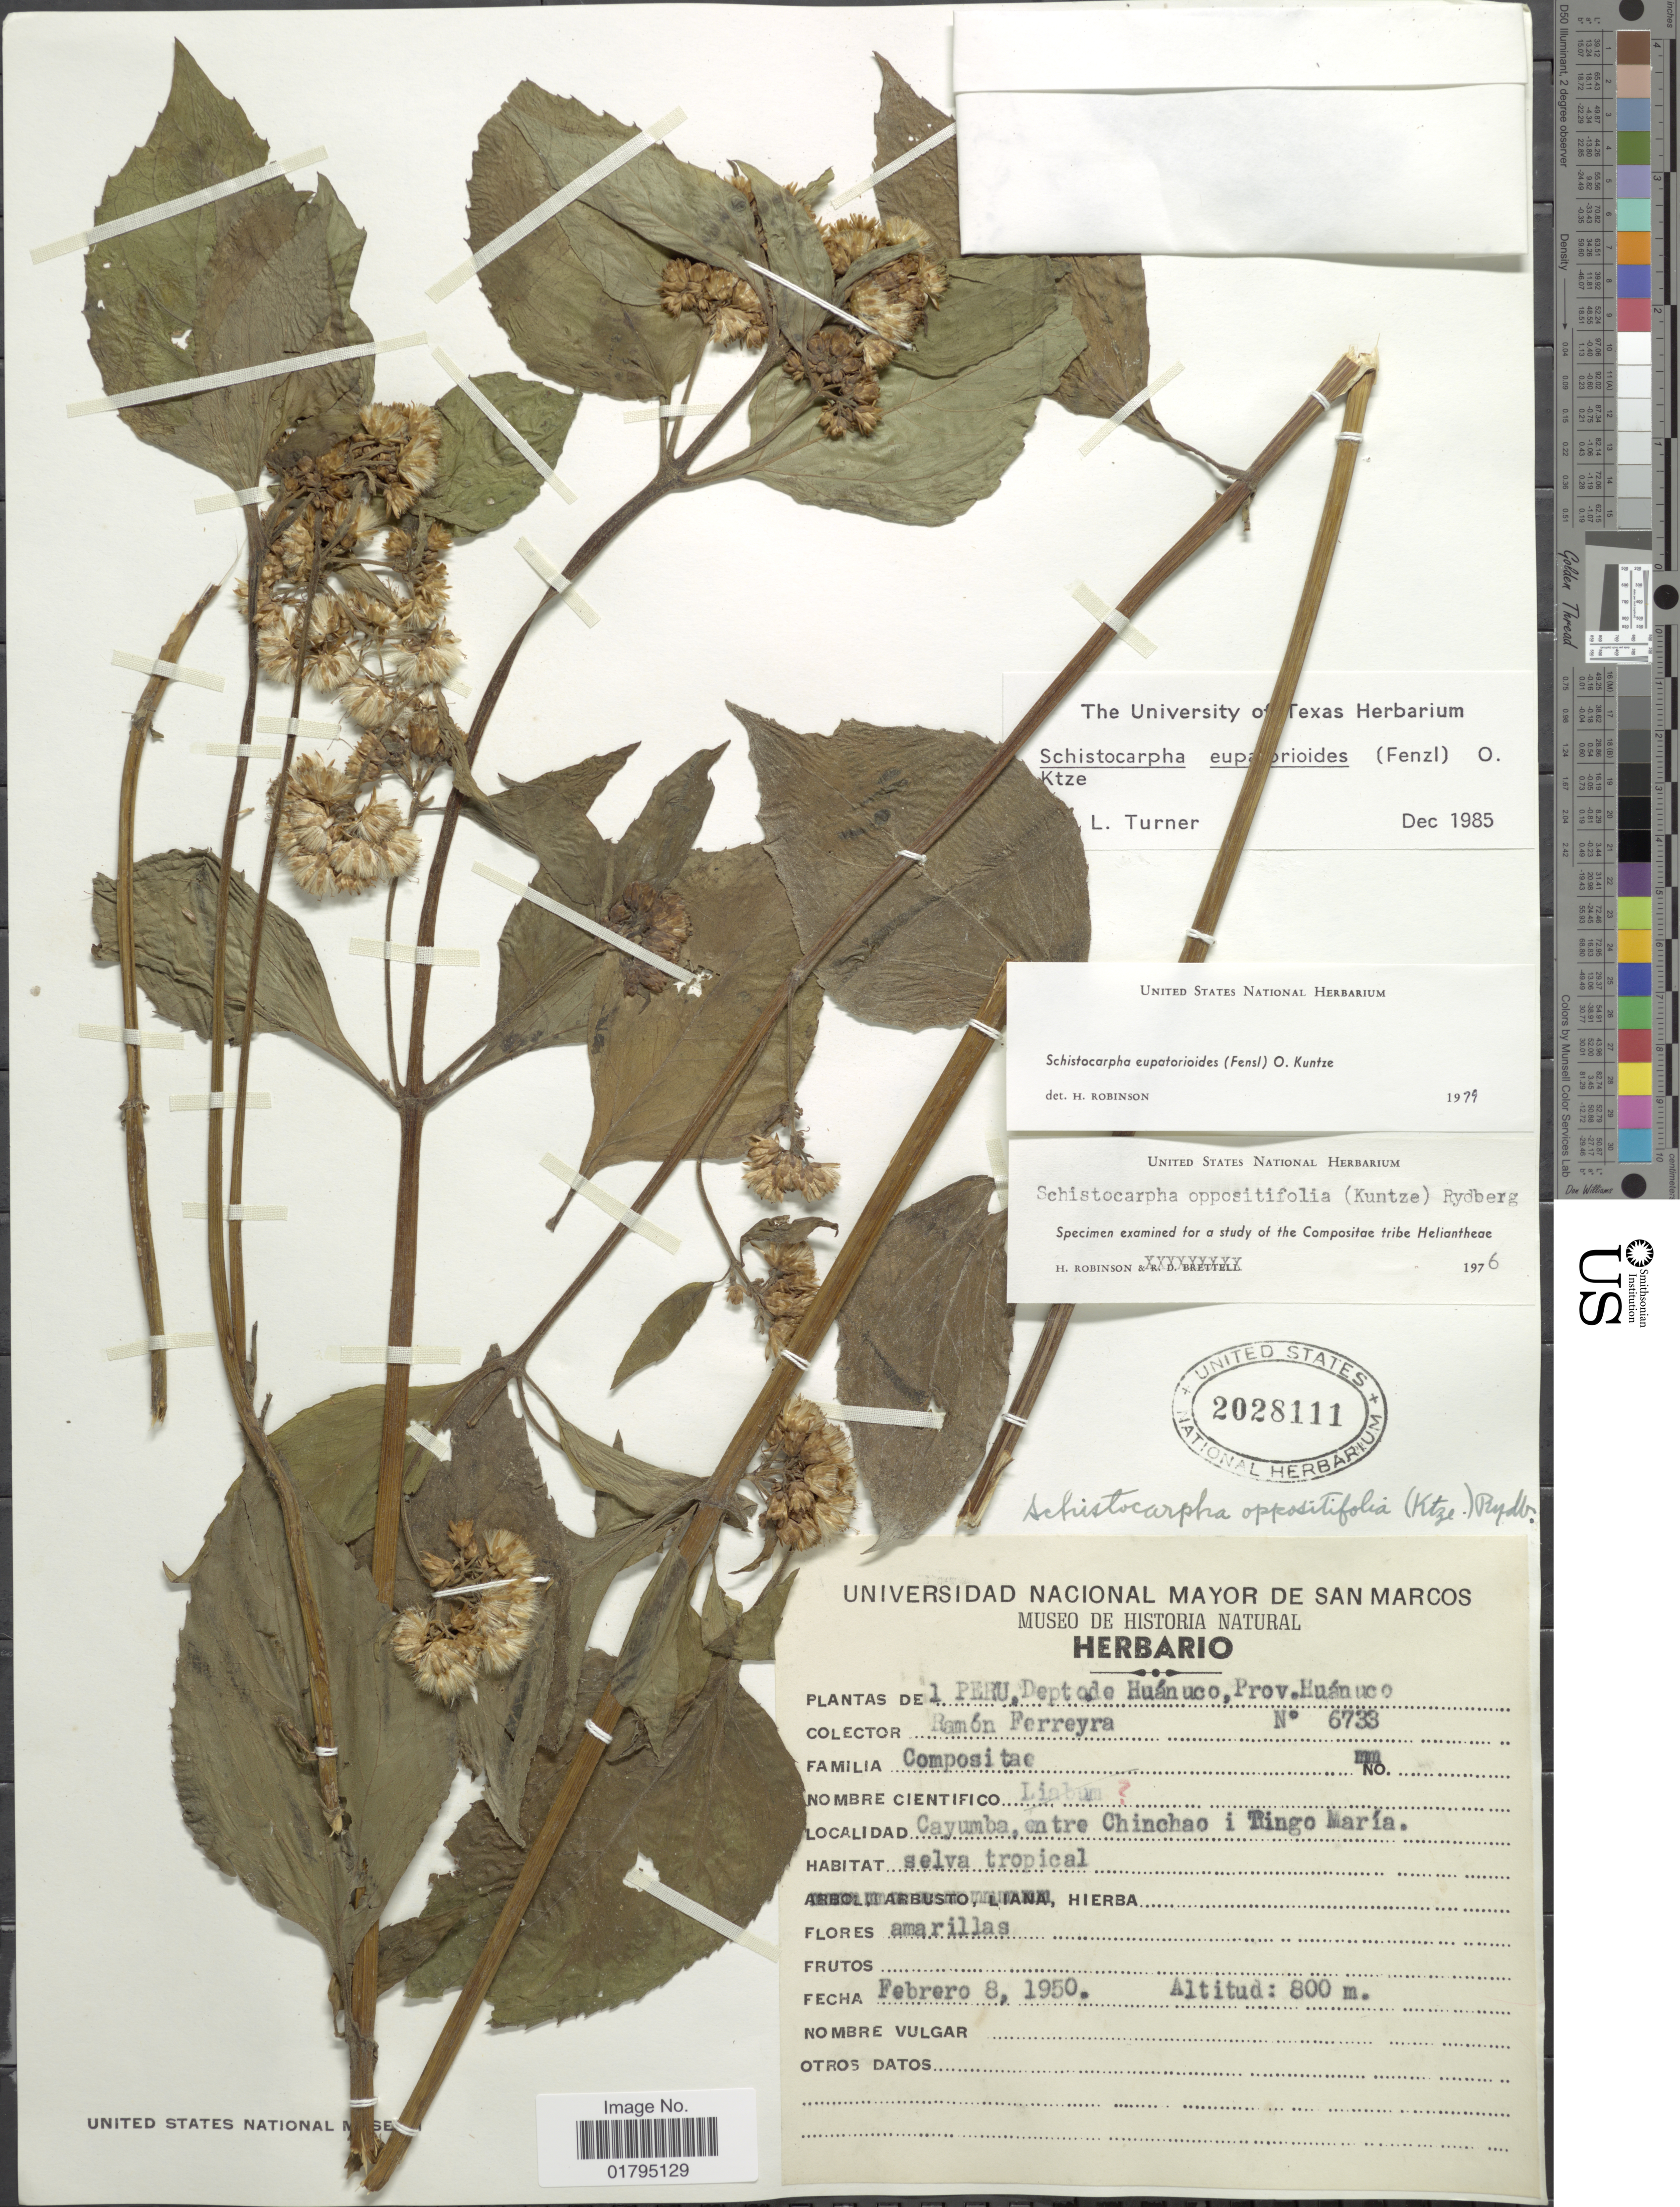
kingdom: Plantae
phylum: Tracheophyta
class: Magnoliopsida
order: Asterales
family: Asteraceae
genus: Schistocarpha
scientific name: Schistocarpha eupatorioides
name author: (Fenzl) Kuntze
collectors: R. A. Ferreyra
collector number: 6738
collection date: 1950-02-08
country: Peru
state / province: Huánuco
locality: Peru, Dept. de Huanuco, Prov. Huanuco. Cayumba, entre Chinchao i Tingo Maria.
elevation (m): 800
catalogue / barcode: US 2028111